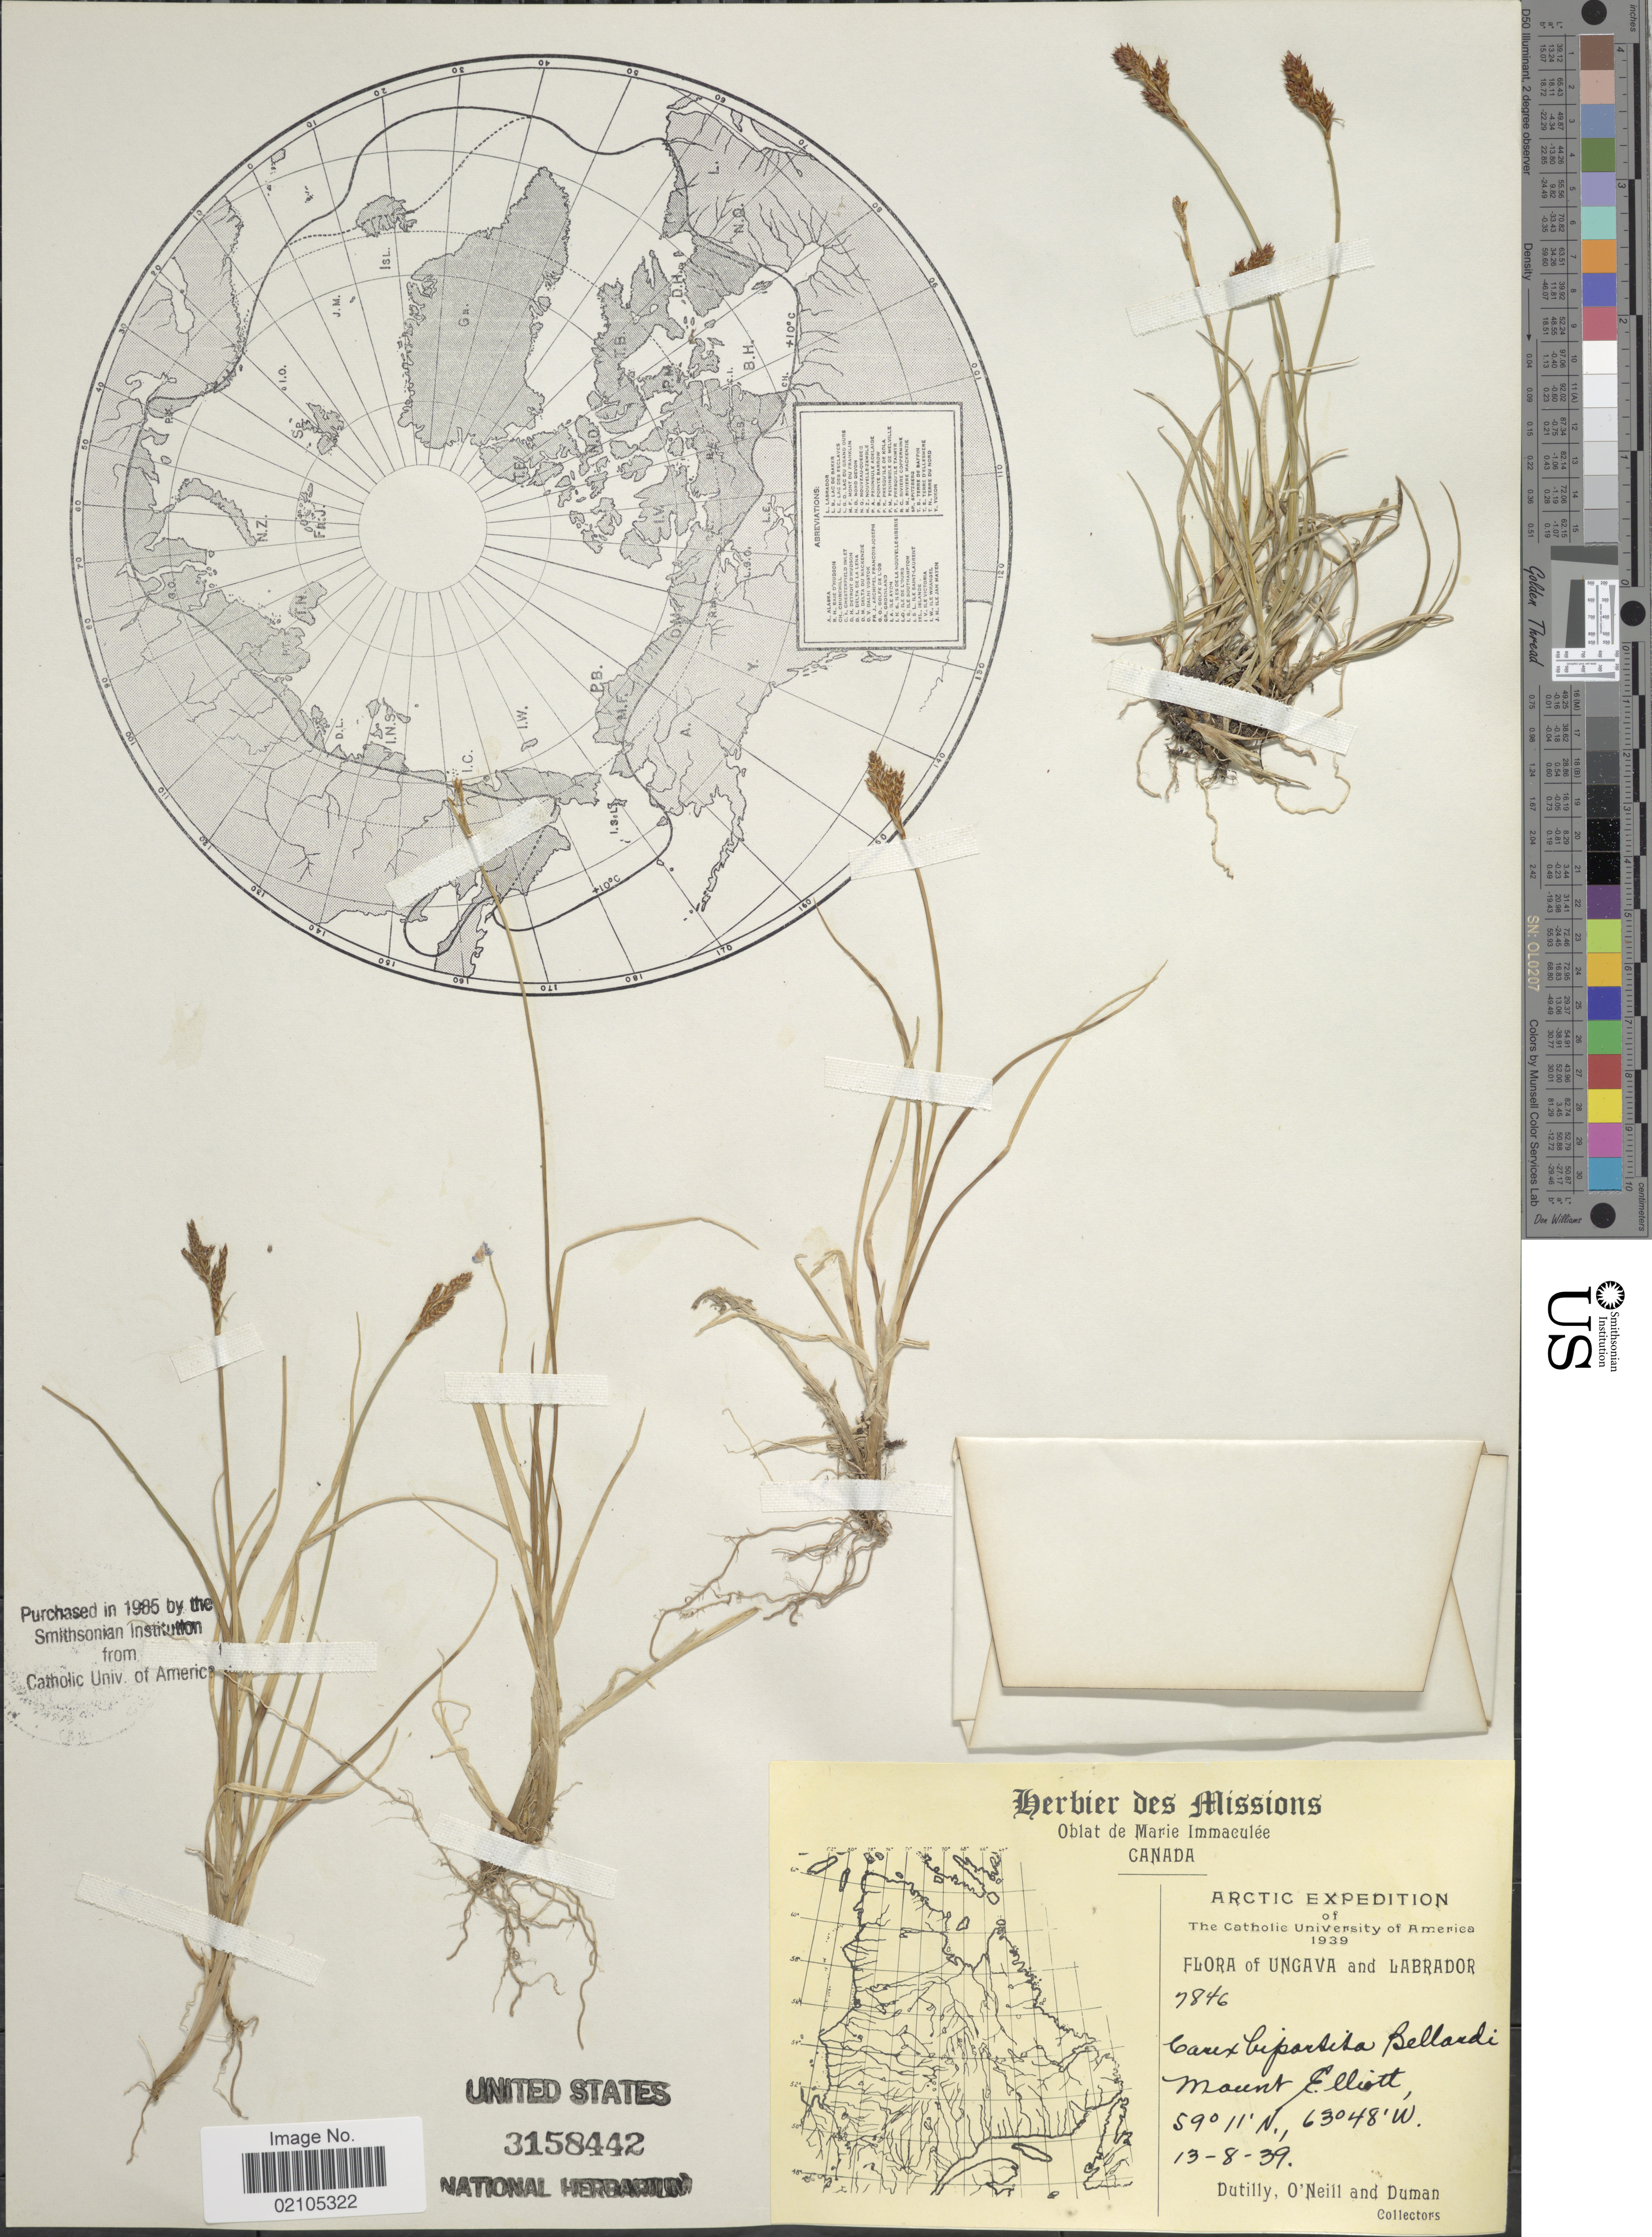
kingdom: Plantae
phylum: Tracheophyta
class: Liliopsida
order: Poales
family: Cyperaceae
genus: Carex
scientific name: Carex lachenalii subsp. lachenalii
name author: Schkuhr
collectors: -. Dutilly, -. O'Neill & -. Duman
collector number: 7846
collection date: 1939-08-13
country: Canada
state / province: Newfoundland and Labrador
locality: Ungava and Labrador. Mount Elliott. Arctic.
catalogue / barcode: US 3158442